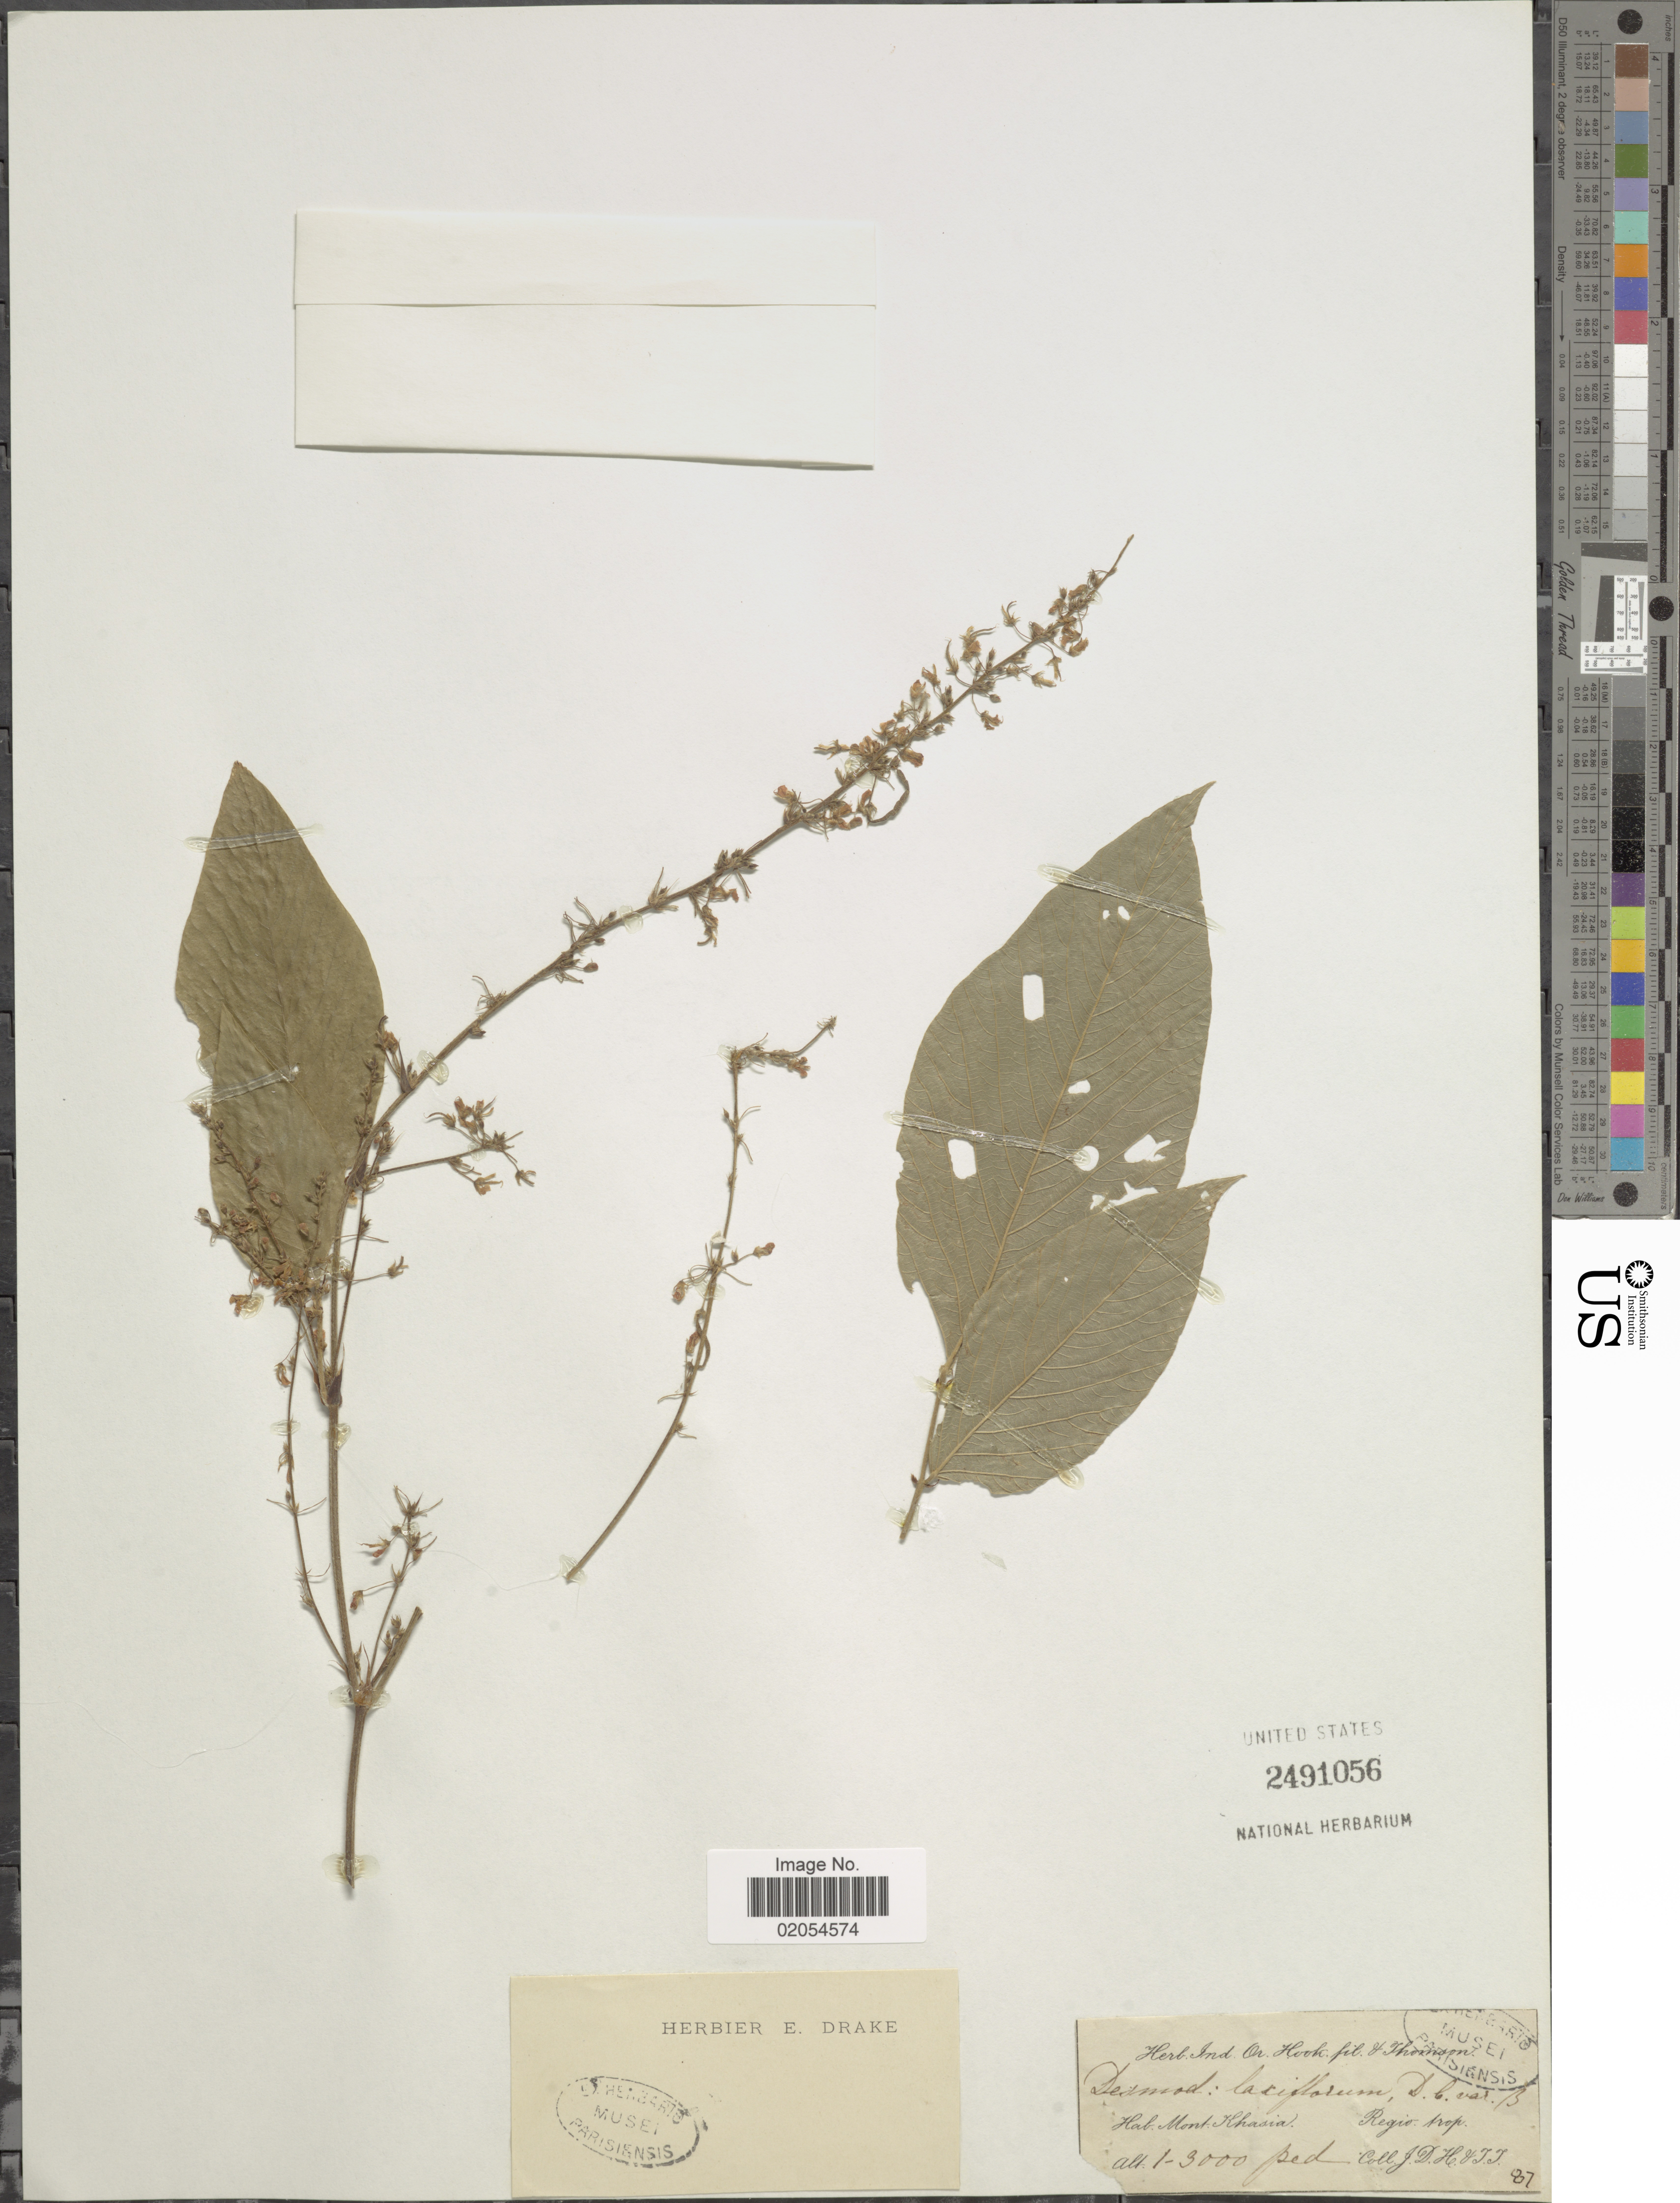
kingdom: Plantae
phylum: Tracheophyta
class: Magnoliopsida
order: Fabales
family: Fabaceae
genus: Sohmaea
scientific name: Sohmaea laxiflora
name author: (DC.) H. Ohashi & K. Ohashi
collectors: T. Thomson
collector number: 87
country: India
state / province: Meghalaya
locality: Mont., Khasia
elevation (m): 305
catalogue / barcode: US 2491056